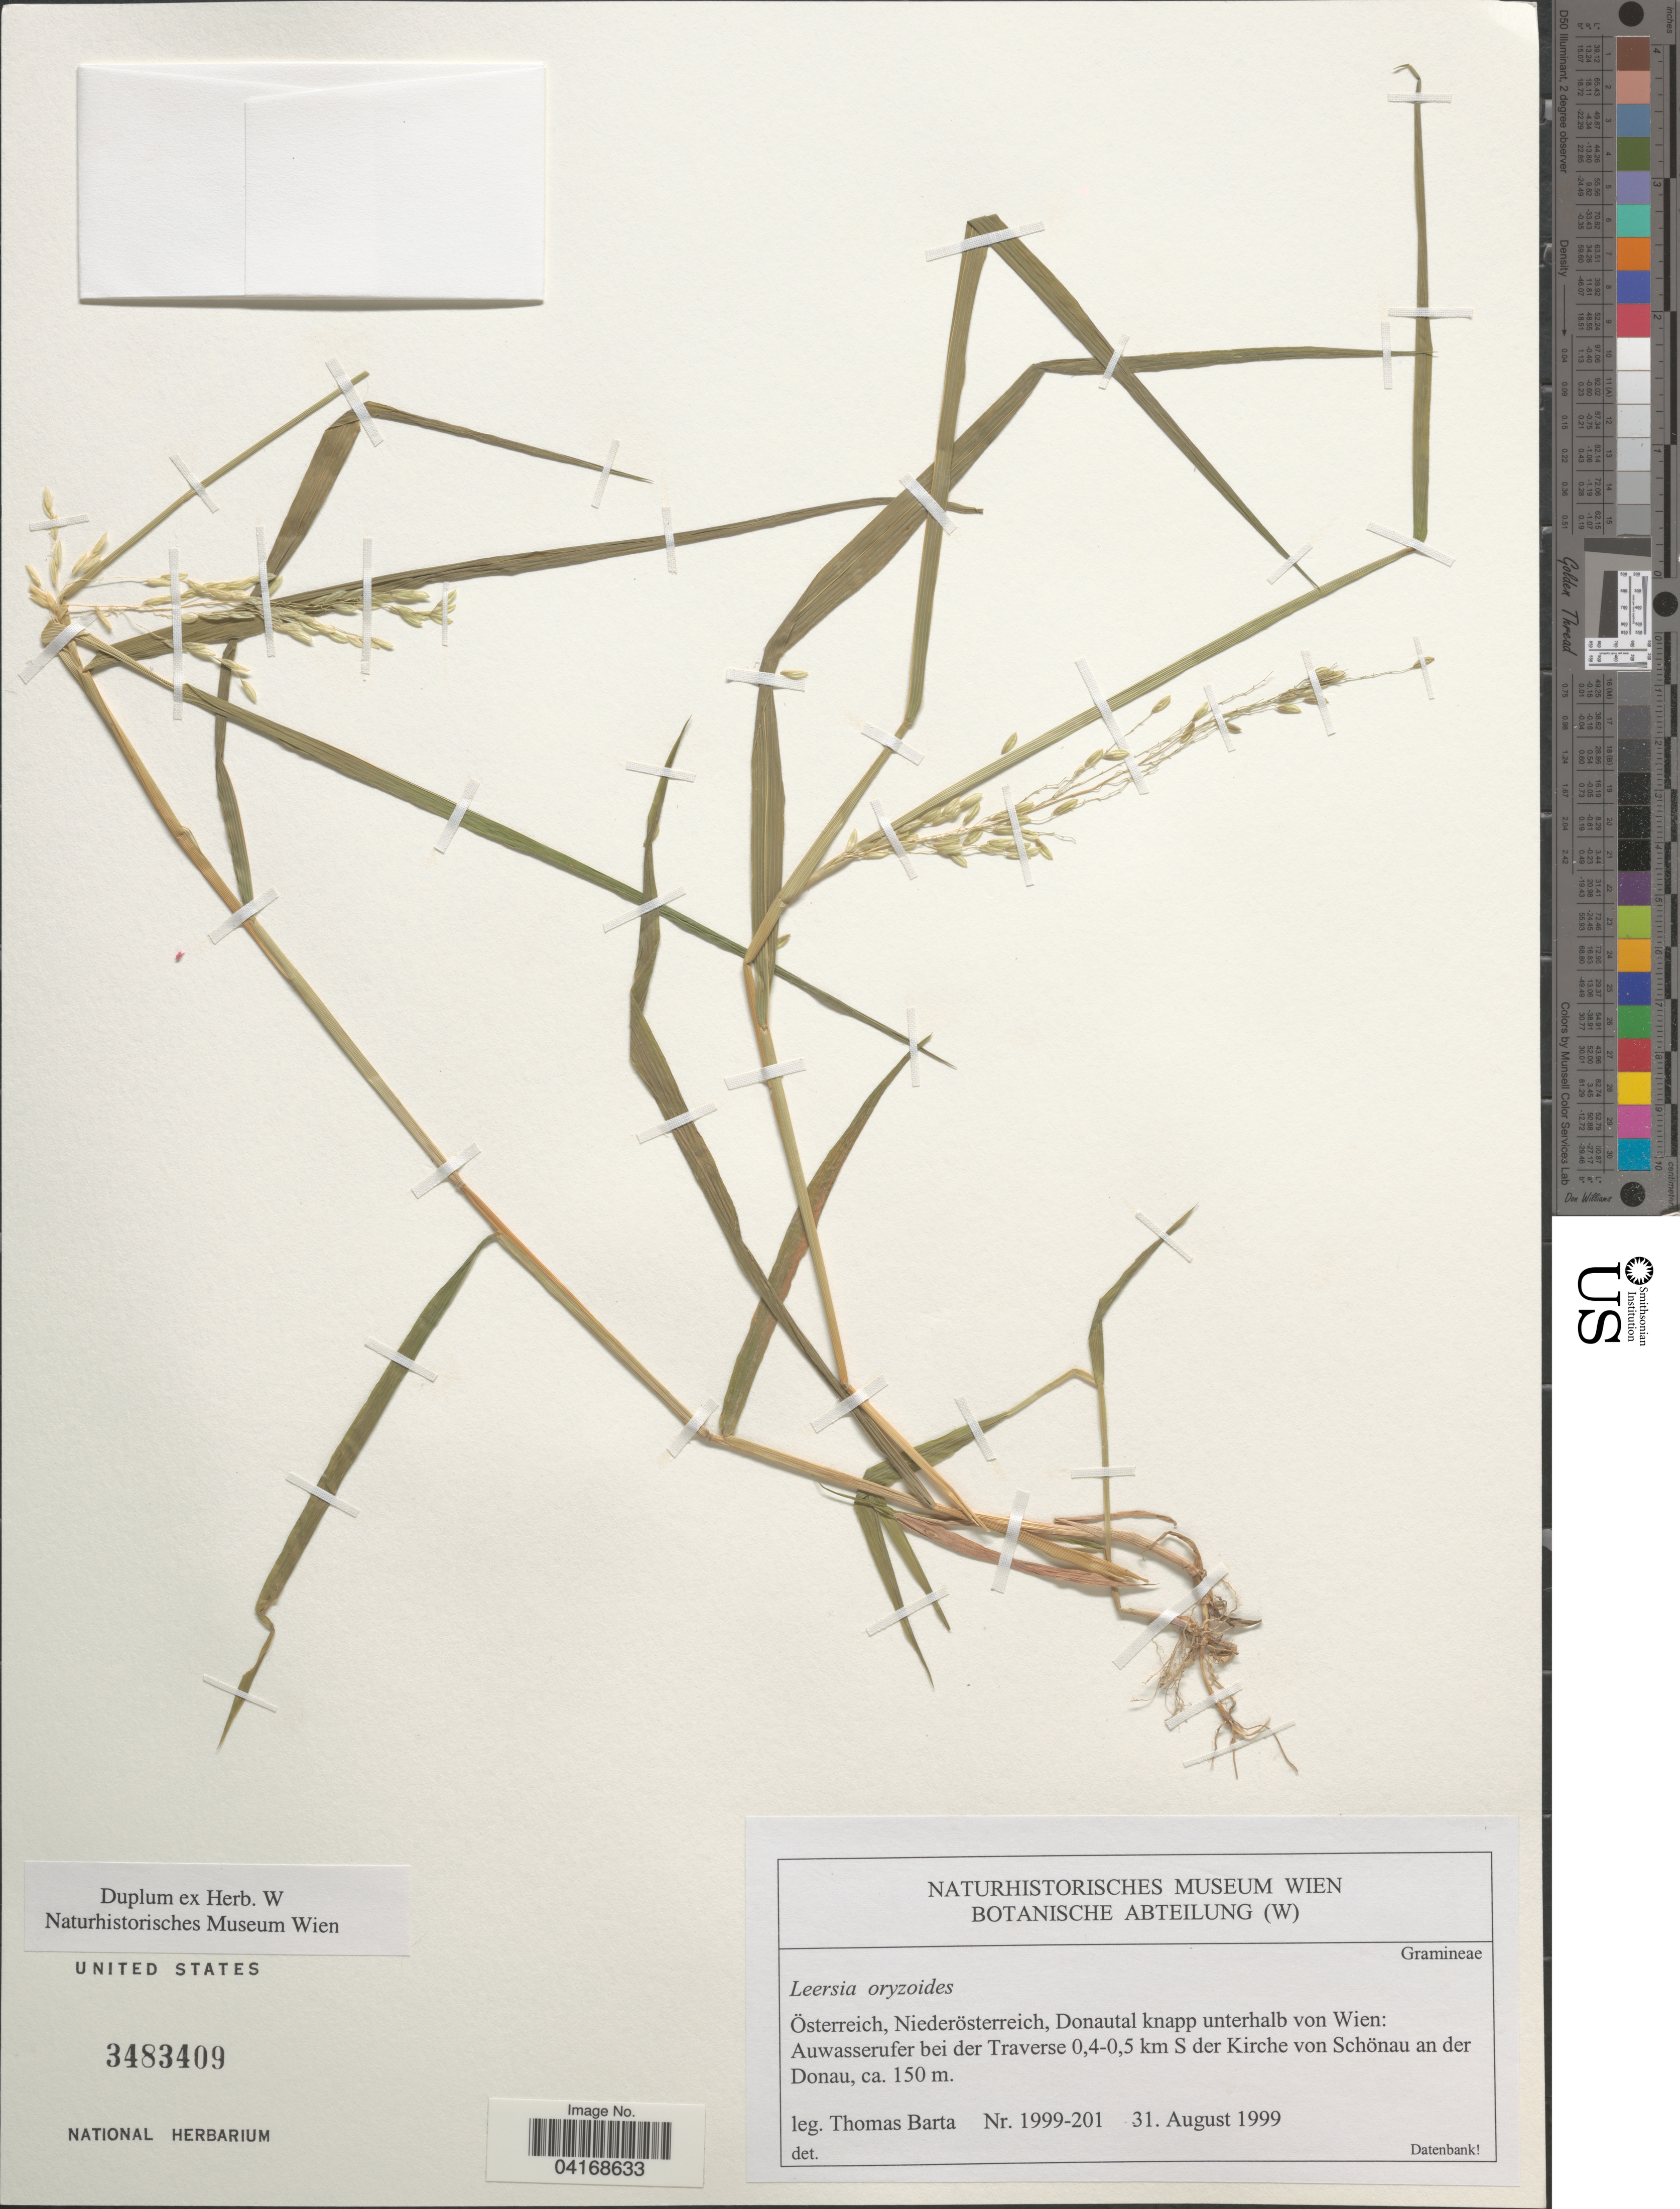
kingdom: Plantae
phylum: Tracheophyta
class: Liliopsida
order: Poales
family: Poaceae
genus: Leersia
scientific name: Leersia oryzoides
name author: (L.) Sw.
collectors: T. Barta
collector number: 1999-201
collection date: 1999-08-31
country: Austria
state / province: Niederosterreich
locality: Österreich, Donautal knapp unterhalb von Wien: Auwasserufer bei der Traverse 0,4-0,5 km S der Kirche von Schönau an der Donau.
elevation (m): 150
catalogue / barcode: US 3483409